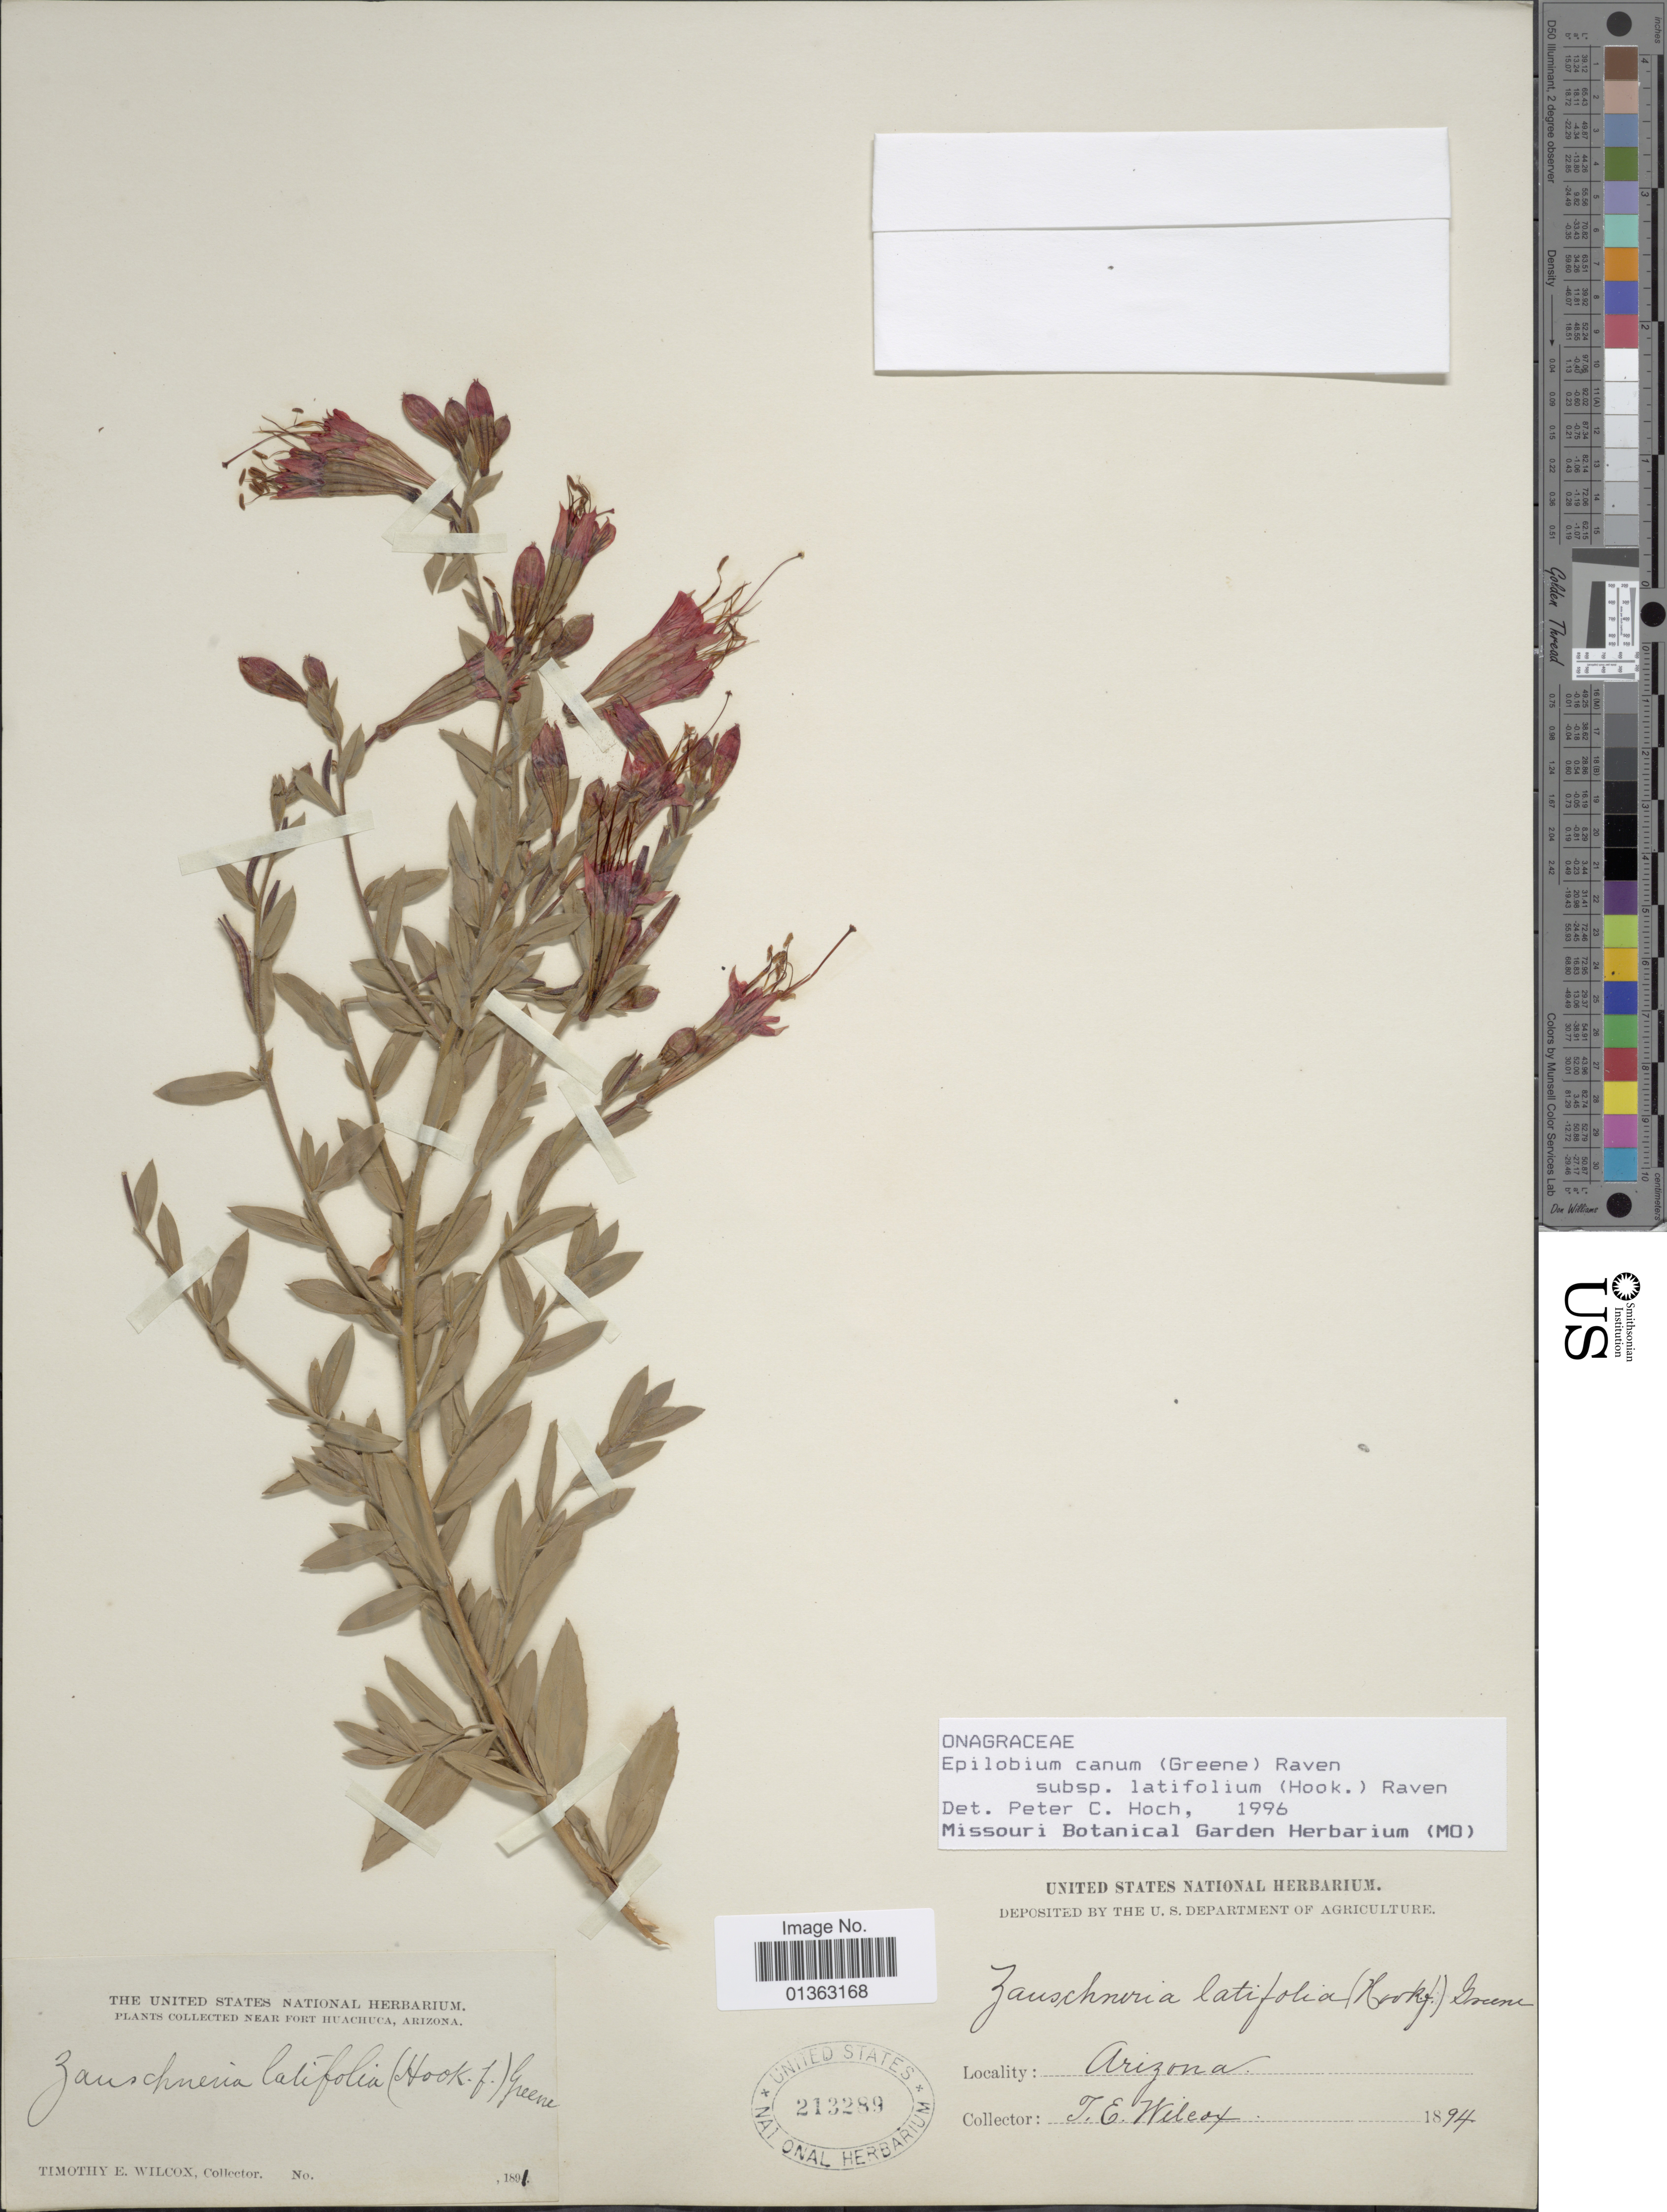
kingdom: Plantae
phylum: Tracheophyta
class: Magnoliopsida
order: Myrtales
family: Onagraceae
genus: Epilobium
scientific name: Epilobium canum subsp. latifolium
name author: (Hook.) P.H. Raven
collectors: T. E. Wilcox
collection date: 1894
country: United States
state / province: Arizona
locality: Near Fort Huachuca.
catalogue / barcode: US 213289